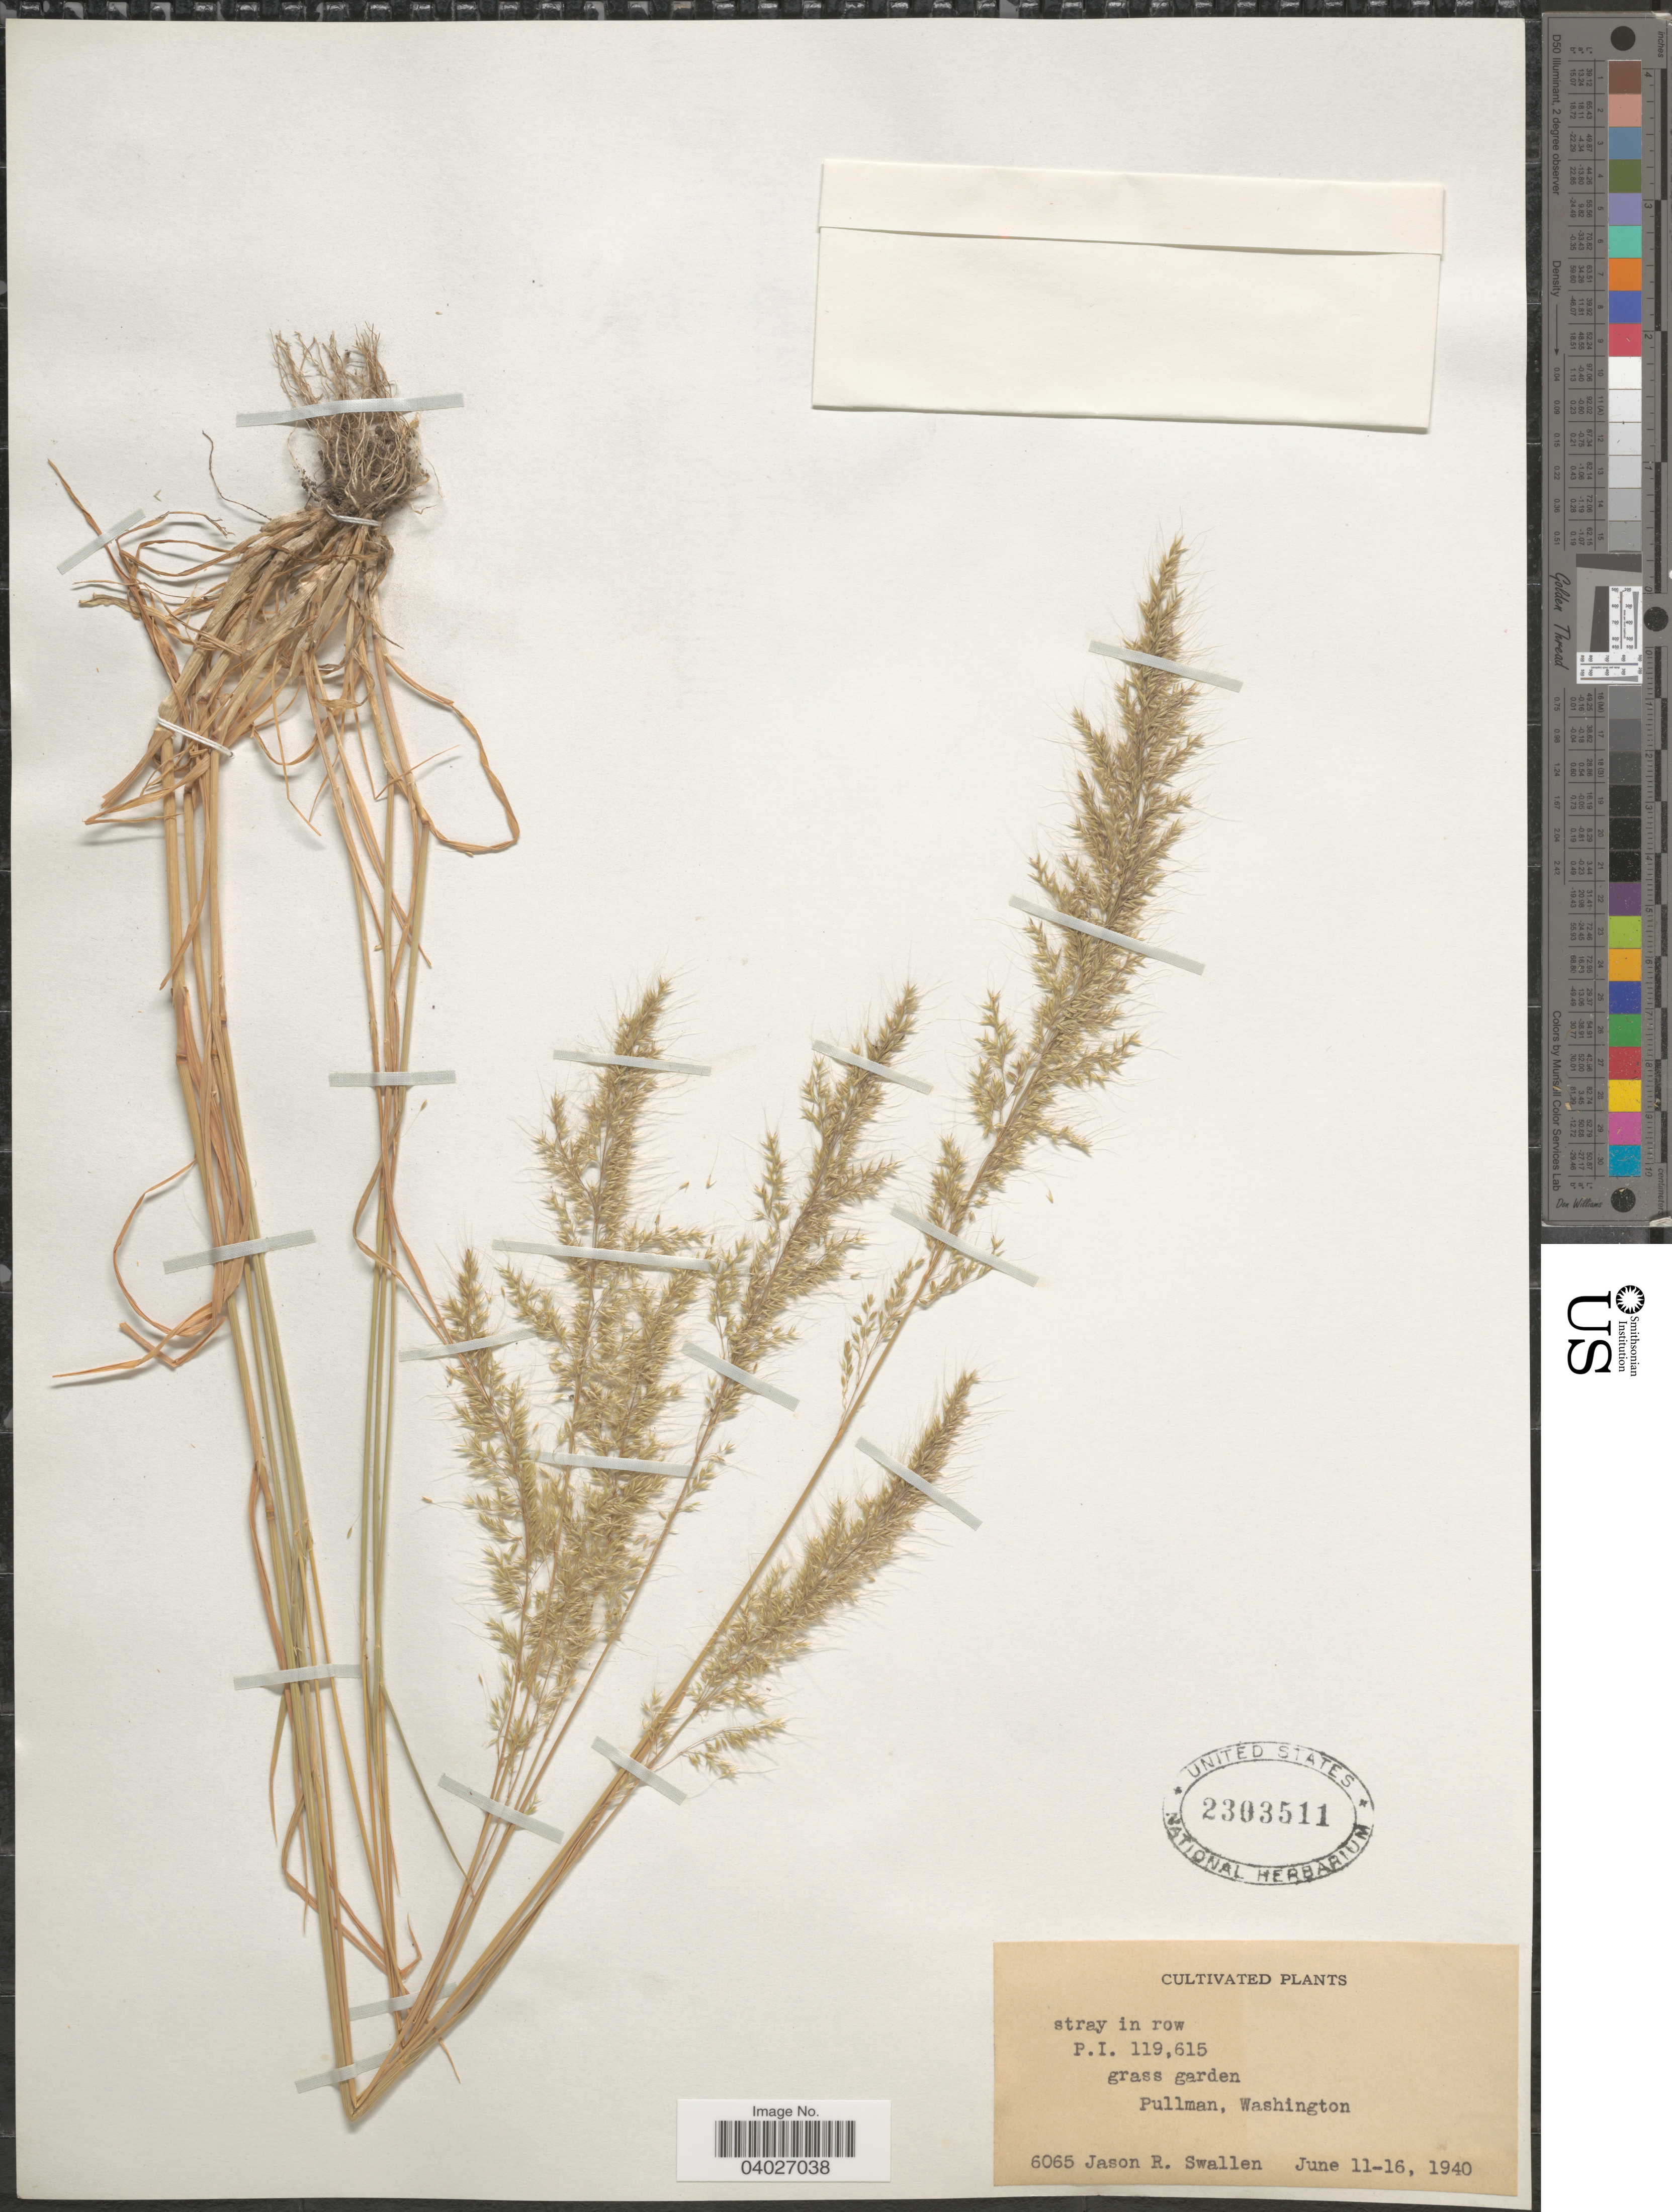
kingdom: Plantae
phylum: Tracheophyta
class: Liliopsida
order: Poales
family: Poaceae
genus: Agrostis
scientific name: Agrostis sp.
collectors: J. R. Swallen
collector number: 6065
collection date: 1940-06-11/1940-06-16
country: United States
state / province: Washington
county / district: Whitman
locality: Grass garden. Pullman.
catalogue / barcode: US 2303511